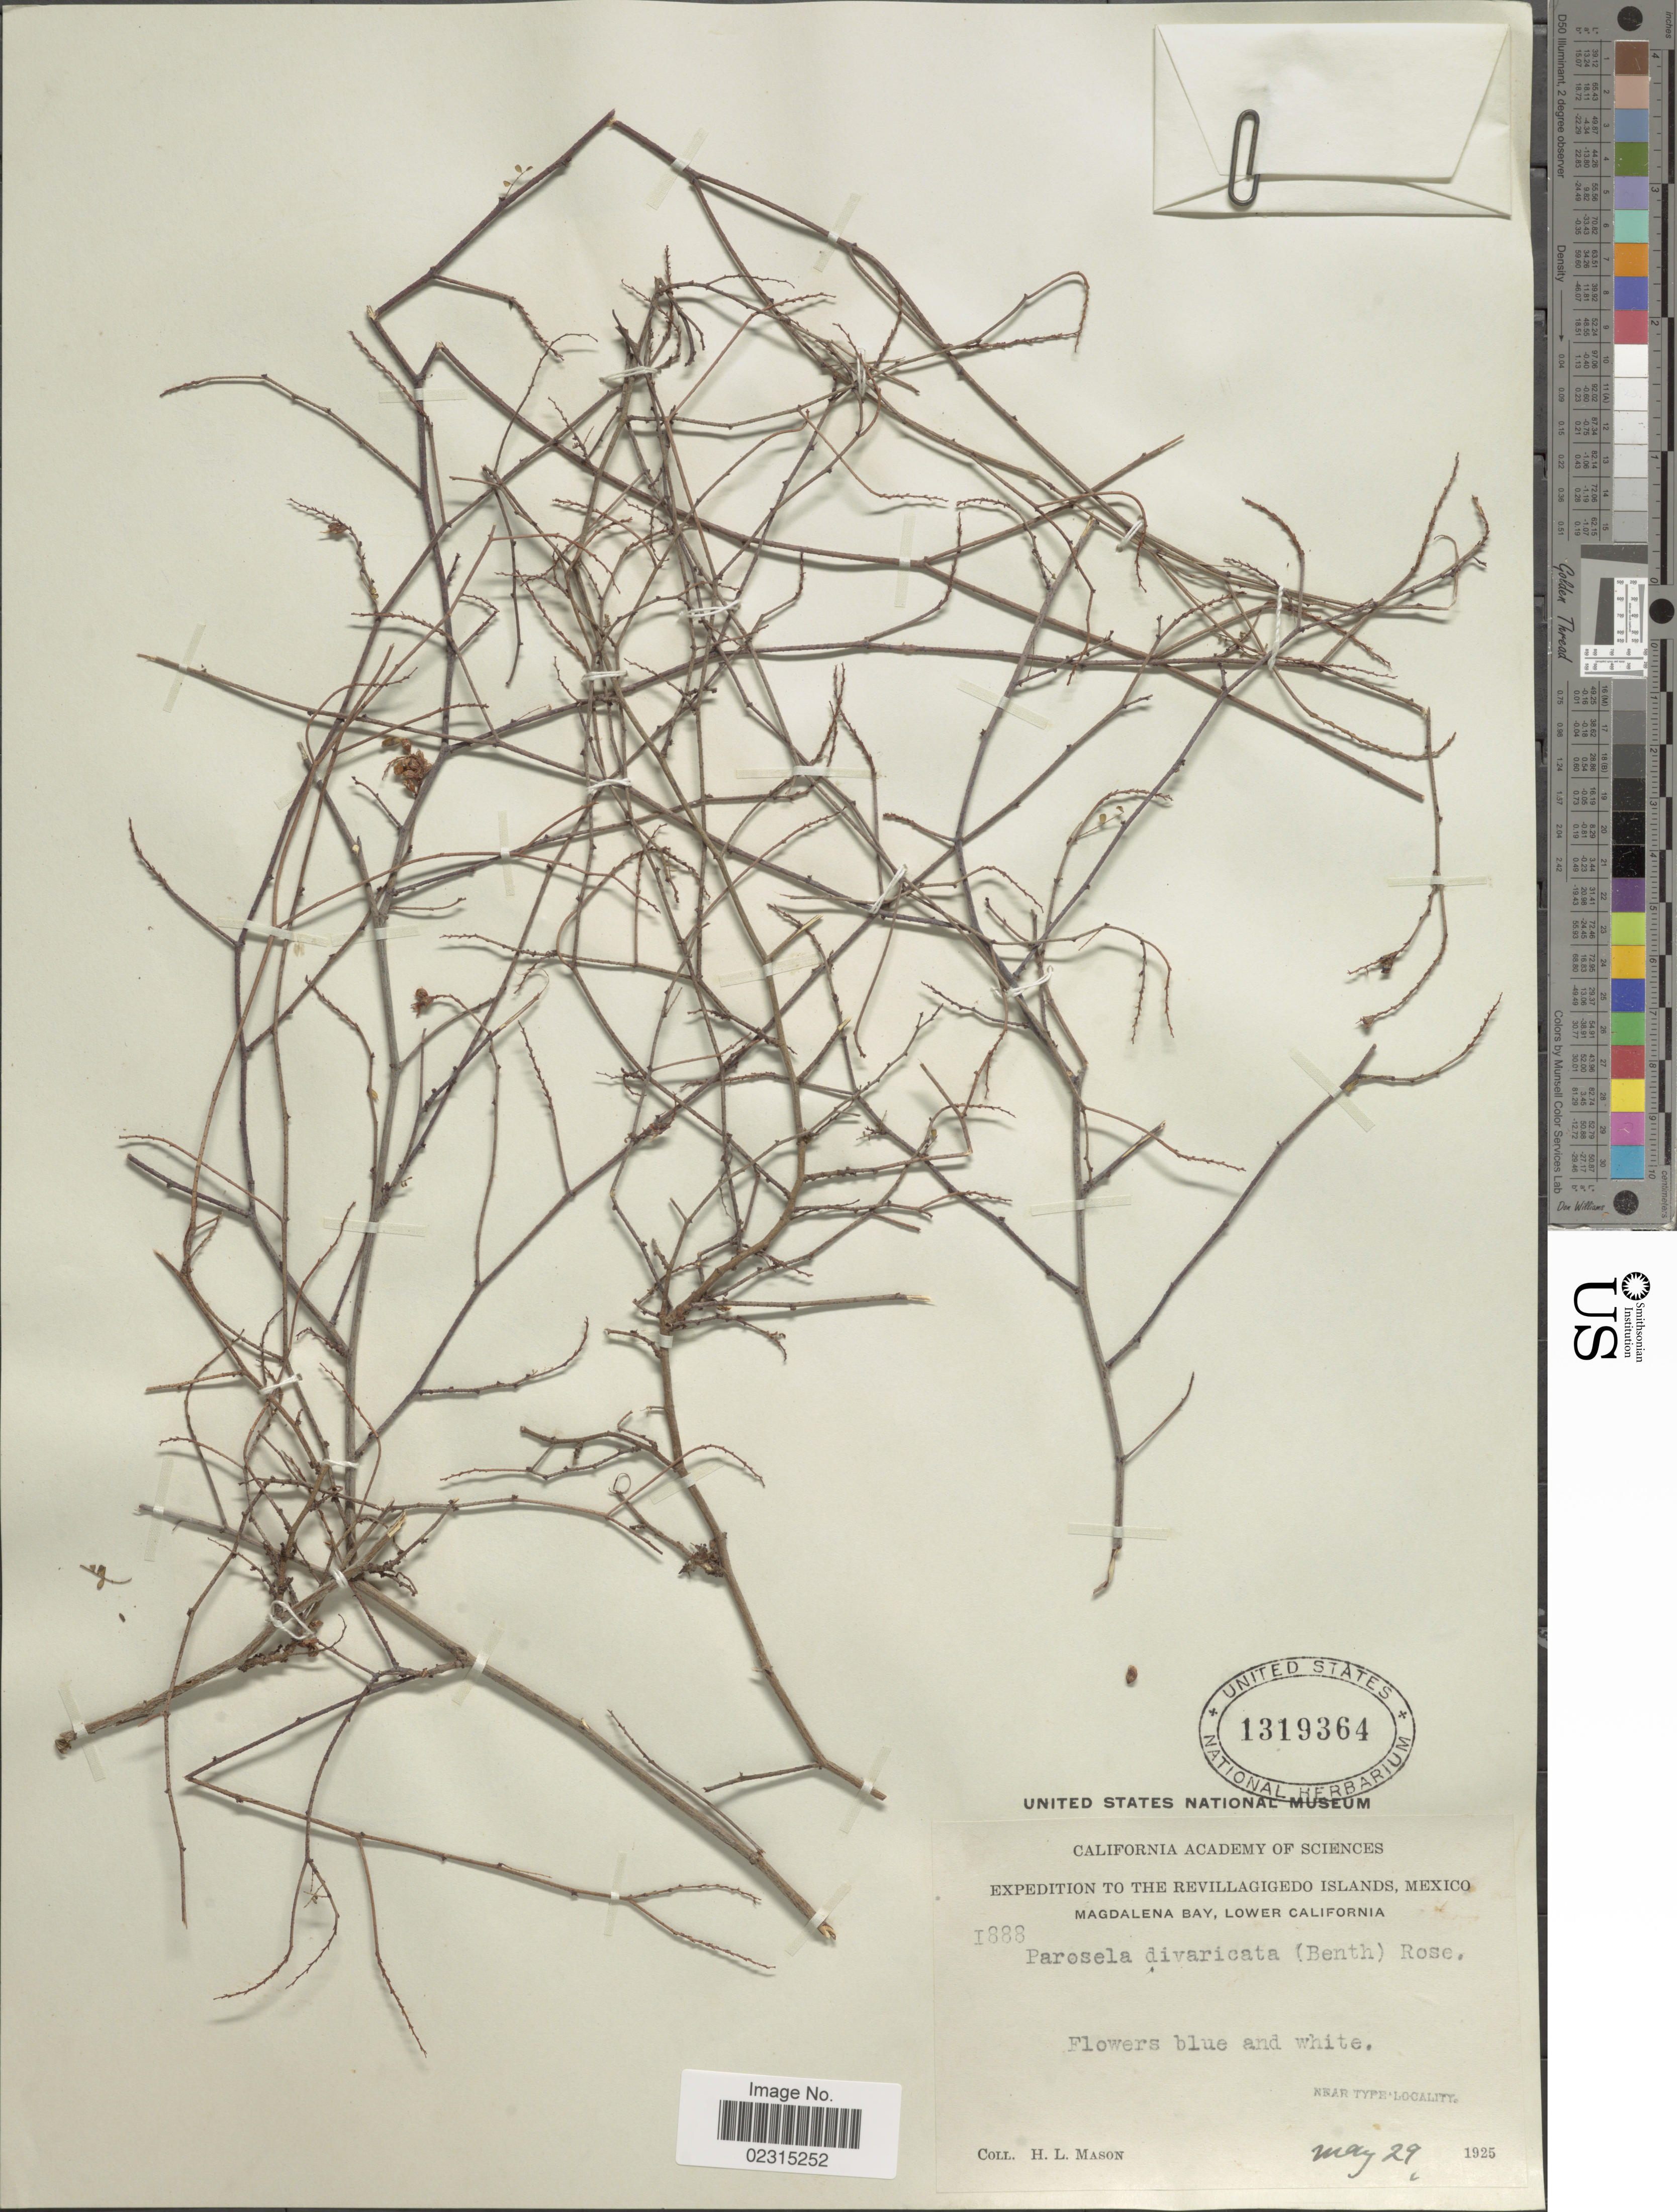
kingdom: Plantae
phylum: Tracheophyta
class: Magnoliopsida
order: Fabales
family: Fabaceae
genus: Marina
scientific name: Marina divaricata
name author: (Benth.) Barneby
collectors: H. L. Mason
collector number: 1888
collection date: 1925-05-29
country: Mexico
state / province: Baja California Norte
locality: The Revillagigedo Islands, Magdalena Bay, Lower California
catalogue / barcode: US 1319364